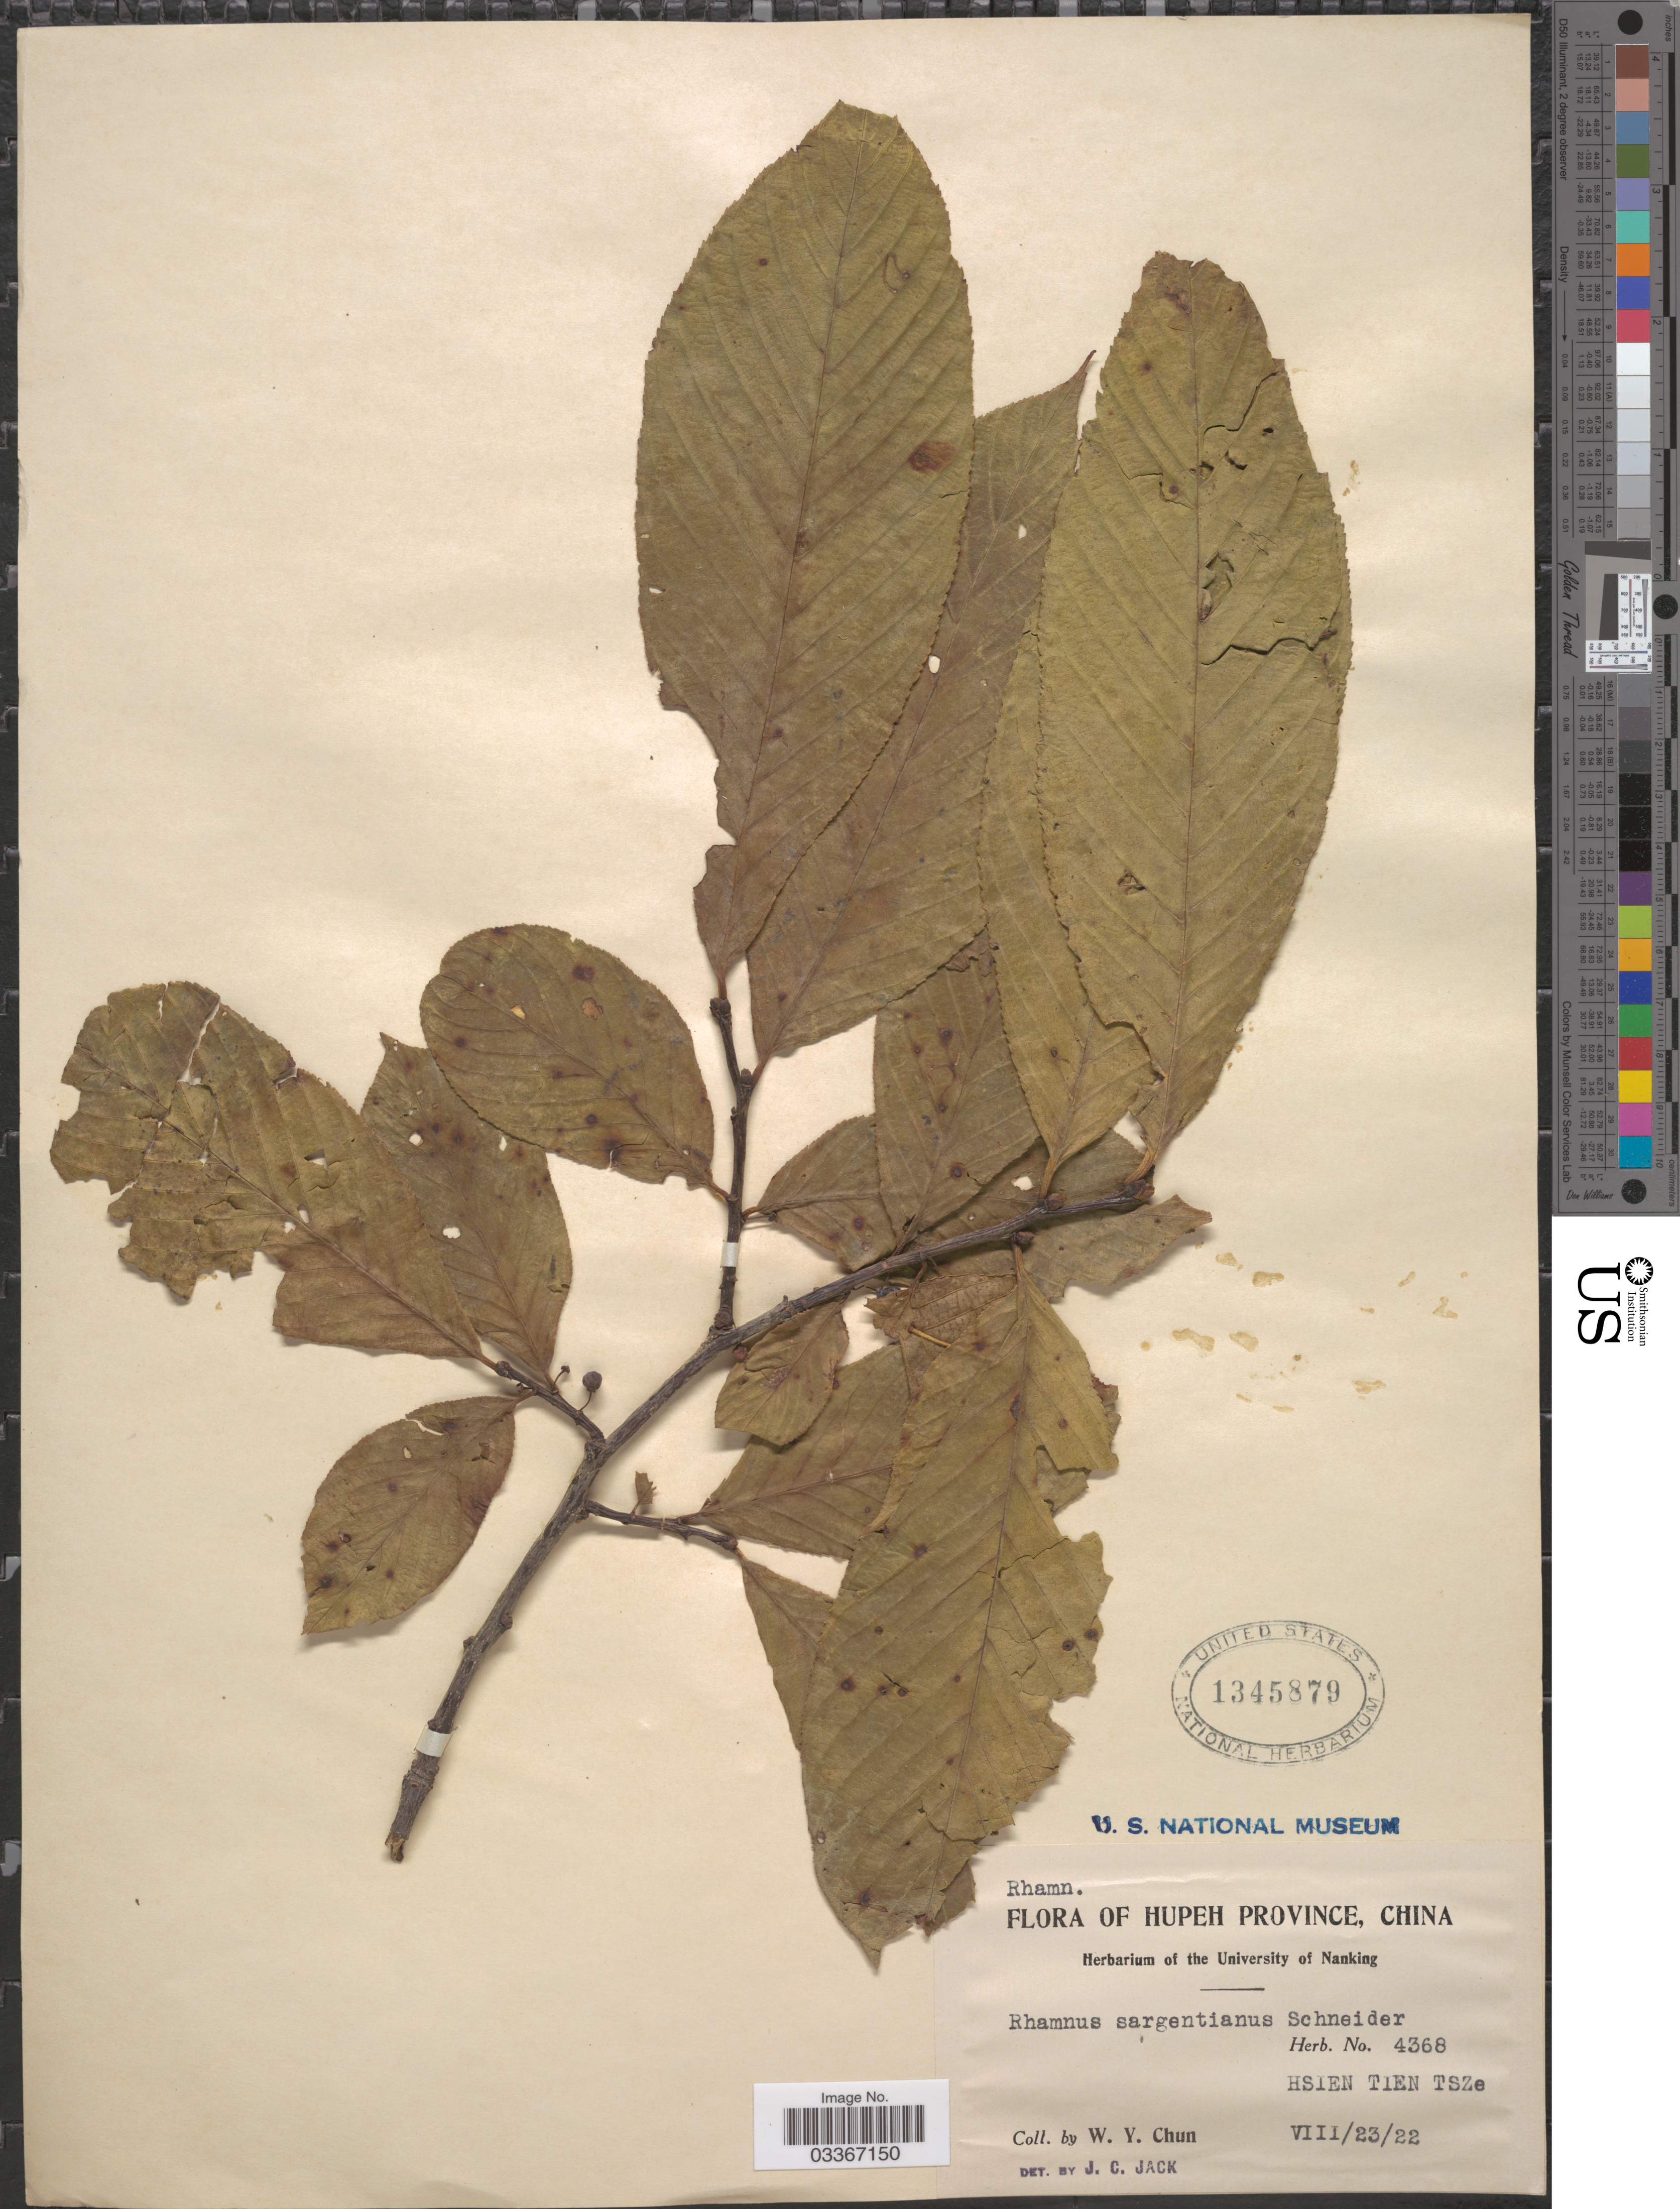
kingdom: Plantae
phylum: Tracheophyta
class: Magnoliopsida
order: Rosales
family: Rhamnaceae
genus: Rhamnus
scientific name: Rhamnus sargentianus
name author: C.K. Schneid. in Sarg.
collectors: E. Wilson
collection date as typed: Transcribed d/m/y: 23/8/22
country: China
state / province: Hubei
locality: Hupeh Province. Hsien Tien Tsze.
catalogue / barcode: US 1345879